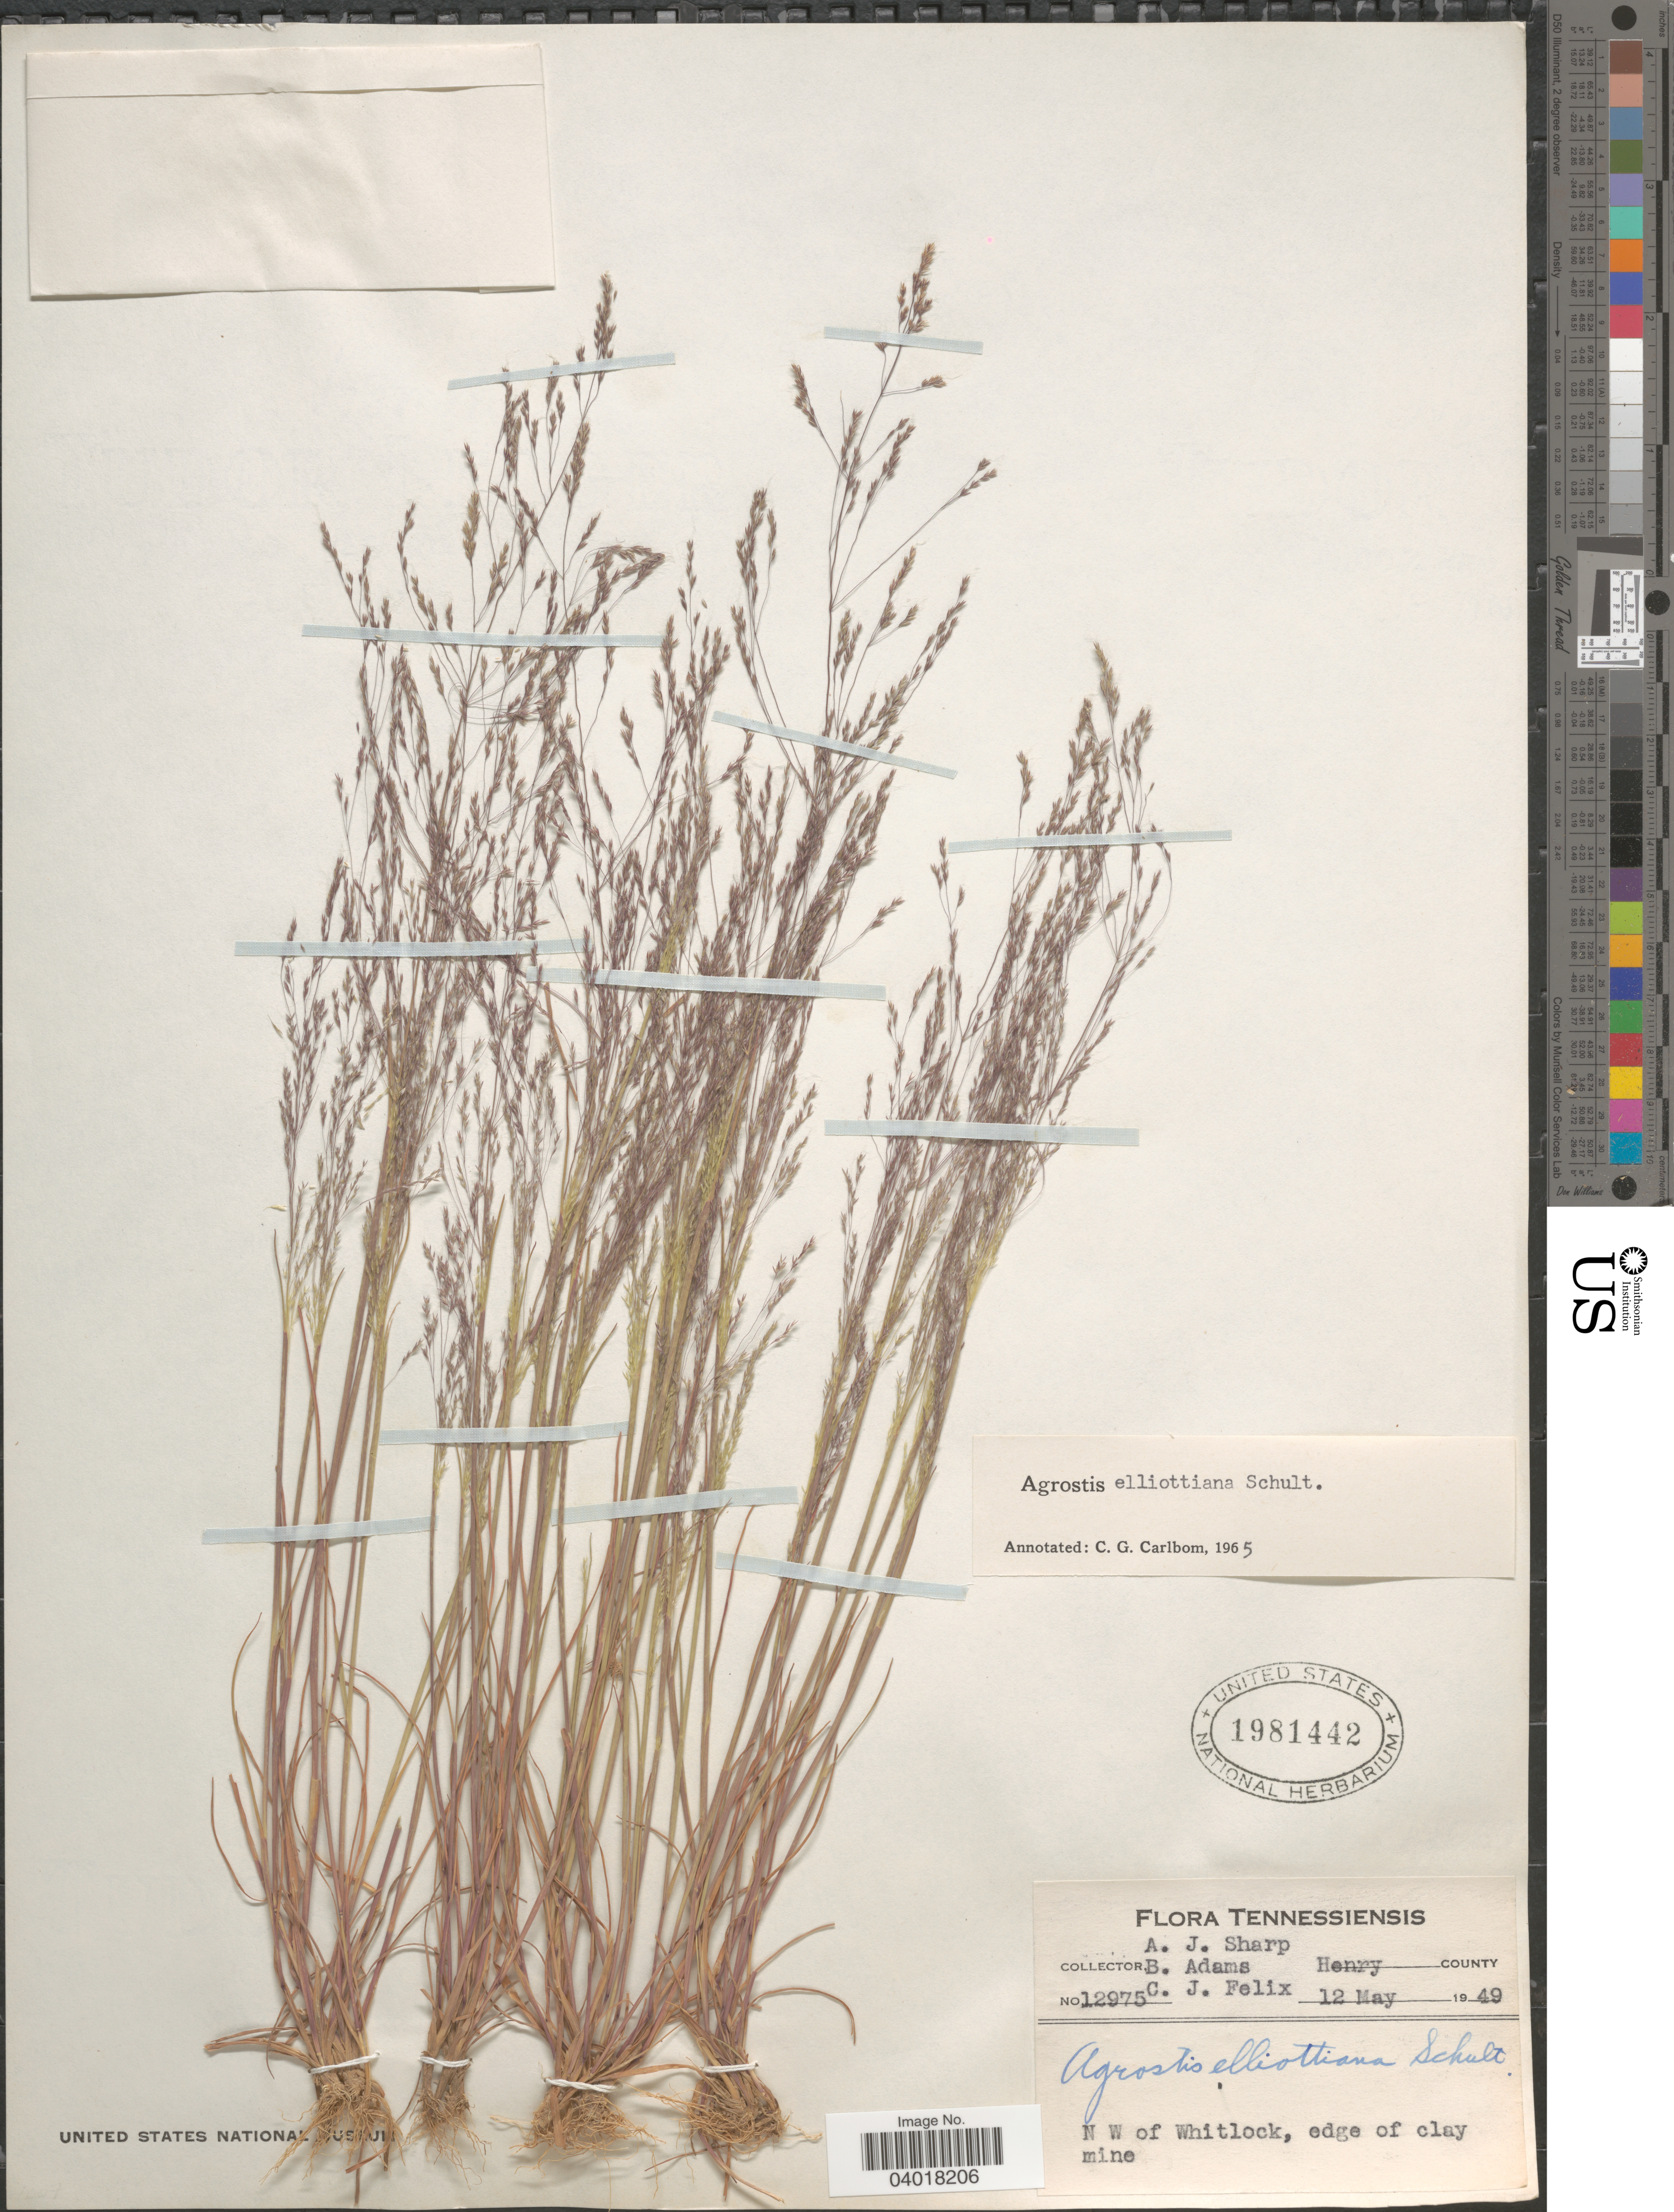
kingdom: Plantae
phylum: Tracheophyta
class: Liliopsida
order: Poales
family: Poaceae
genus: Agrostis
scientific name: Agrostis elliottiana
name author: Schult.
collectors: A. J. Sharp, B. Adams & C. Felix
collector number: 12975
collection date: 1949-05-12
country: United States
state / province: Tennessee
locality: Henry County. N W of Whitlock, edge of clay mine.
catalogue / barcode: US 1981442